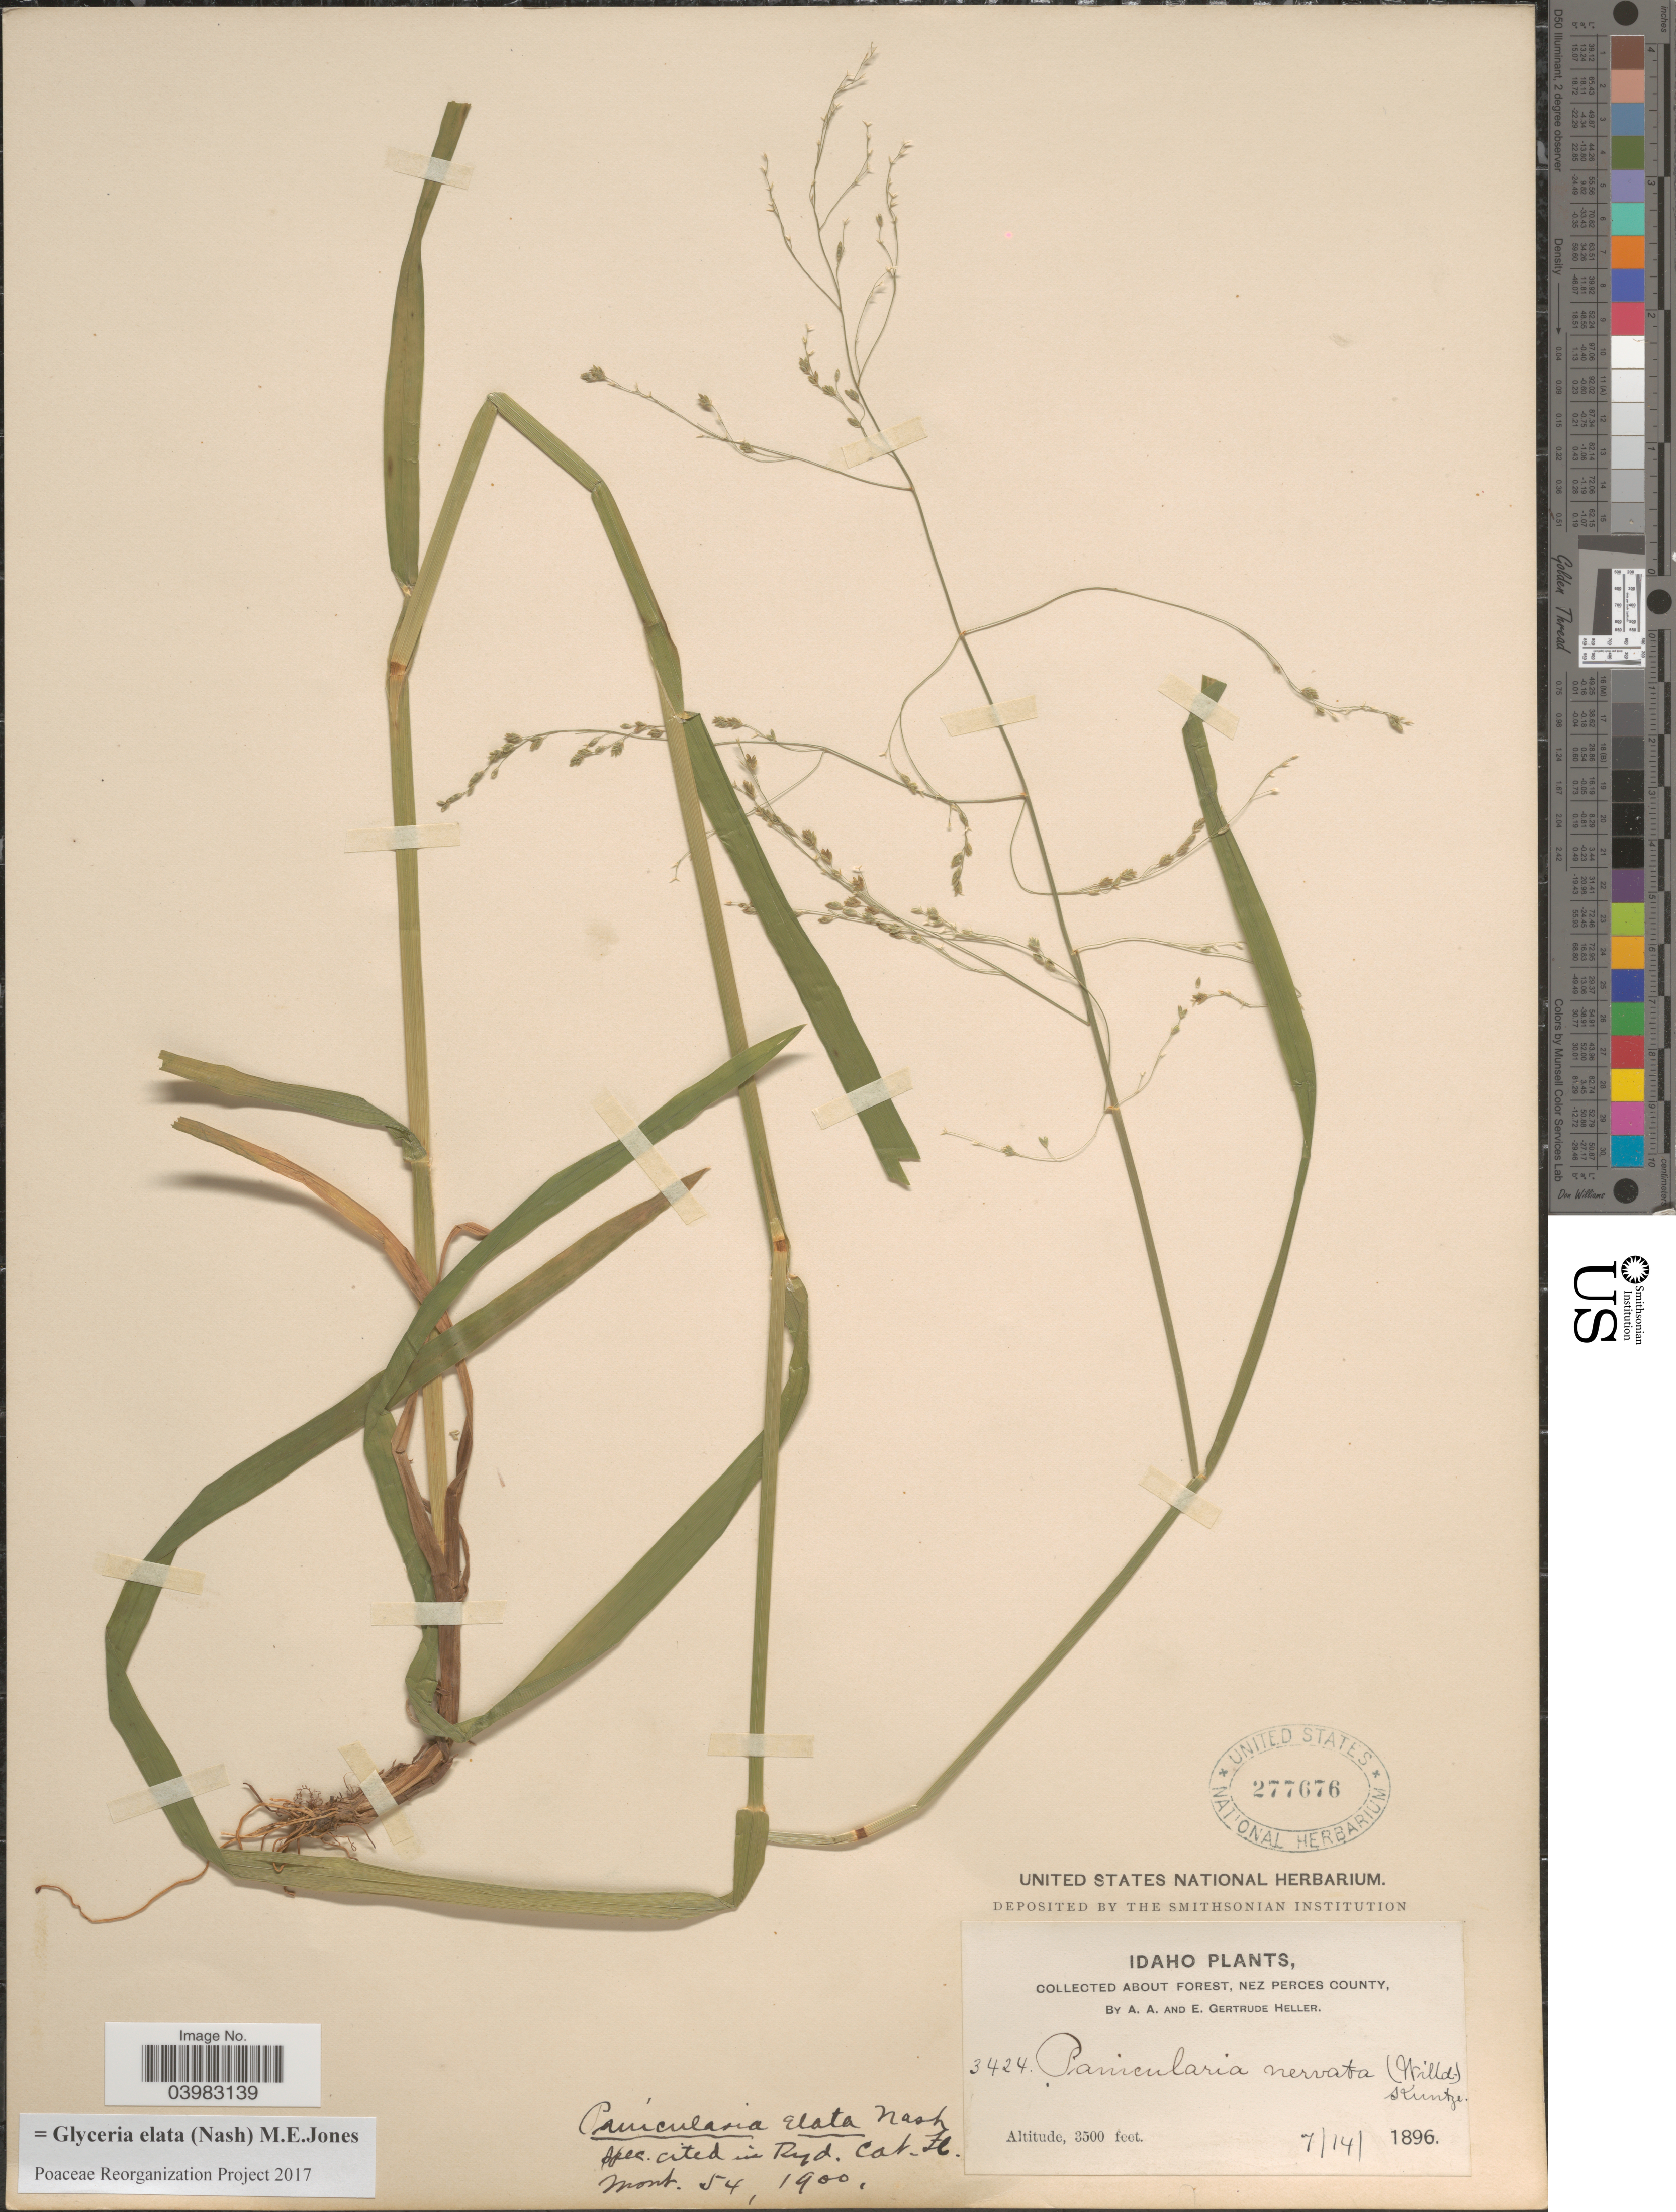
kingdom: Plantae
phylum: Tracheophyta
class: Liliopsida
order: Poales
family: Poaceae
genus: Glyceria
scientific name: Glyceria elata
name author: (Nash) M.E. Jones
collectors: A. A. Heller & E. G. Heller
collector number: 3424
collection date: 1896-07-14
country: United States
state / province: Idaho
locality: About Forest, Nez Perces County.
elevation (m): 1067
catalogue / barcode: US 277676